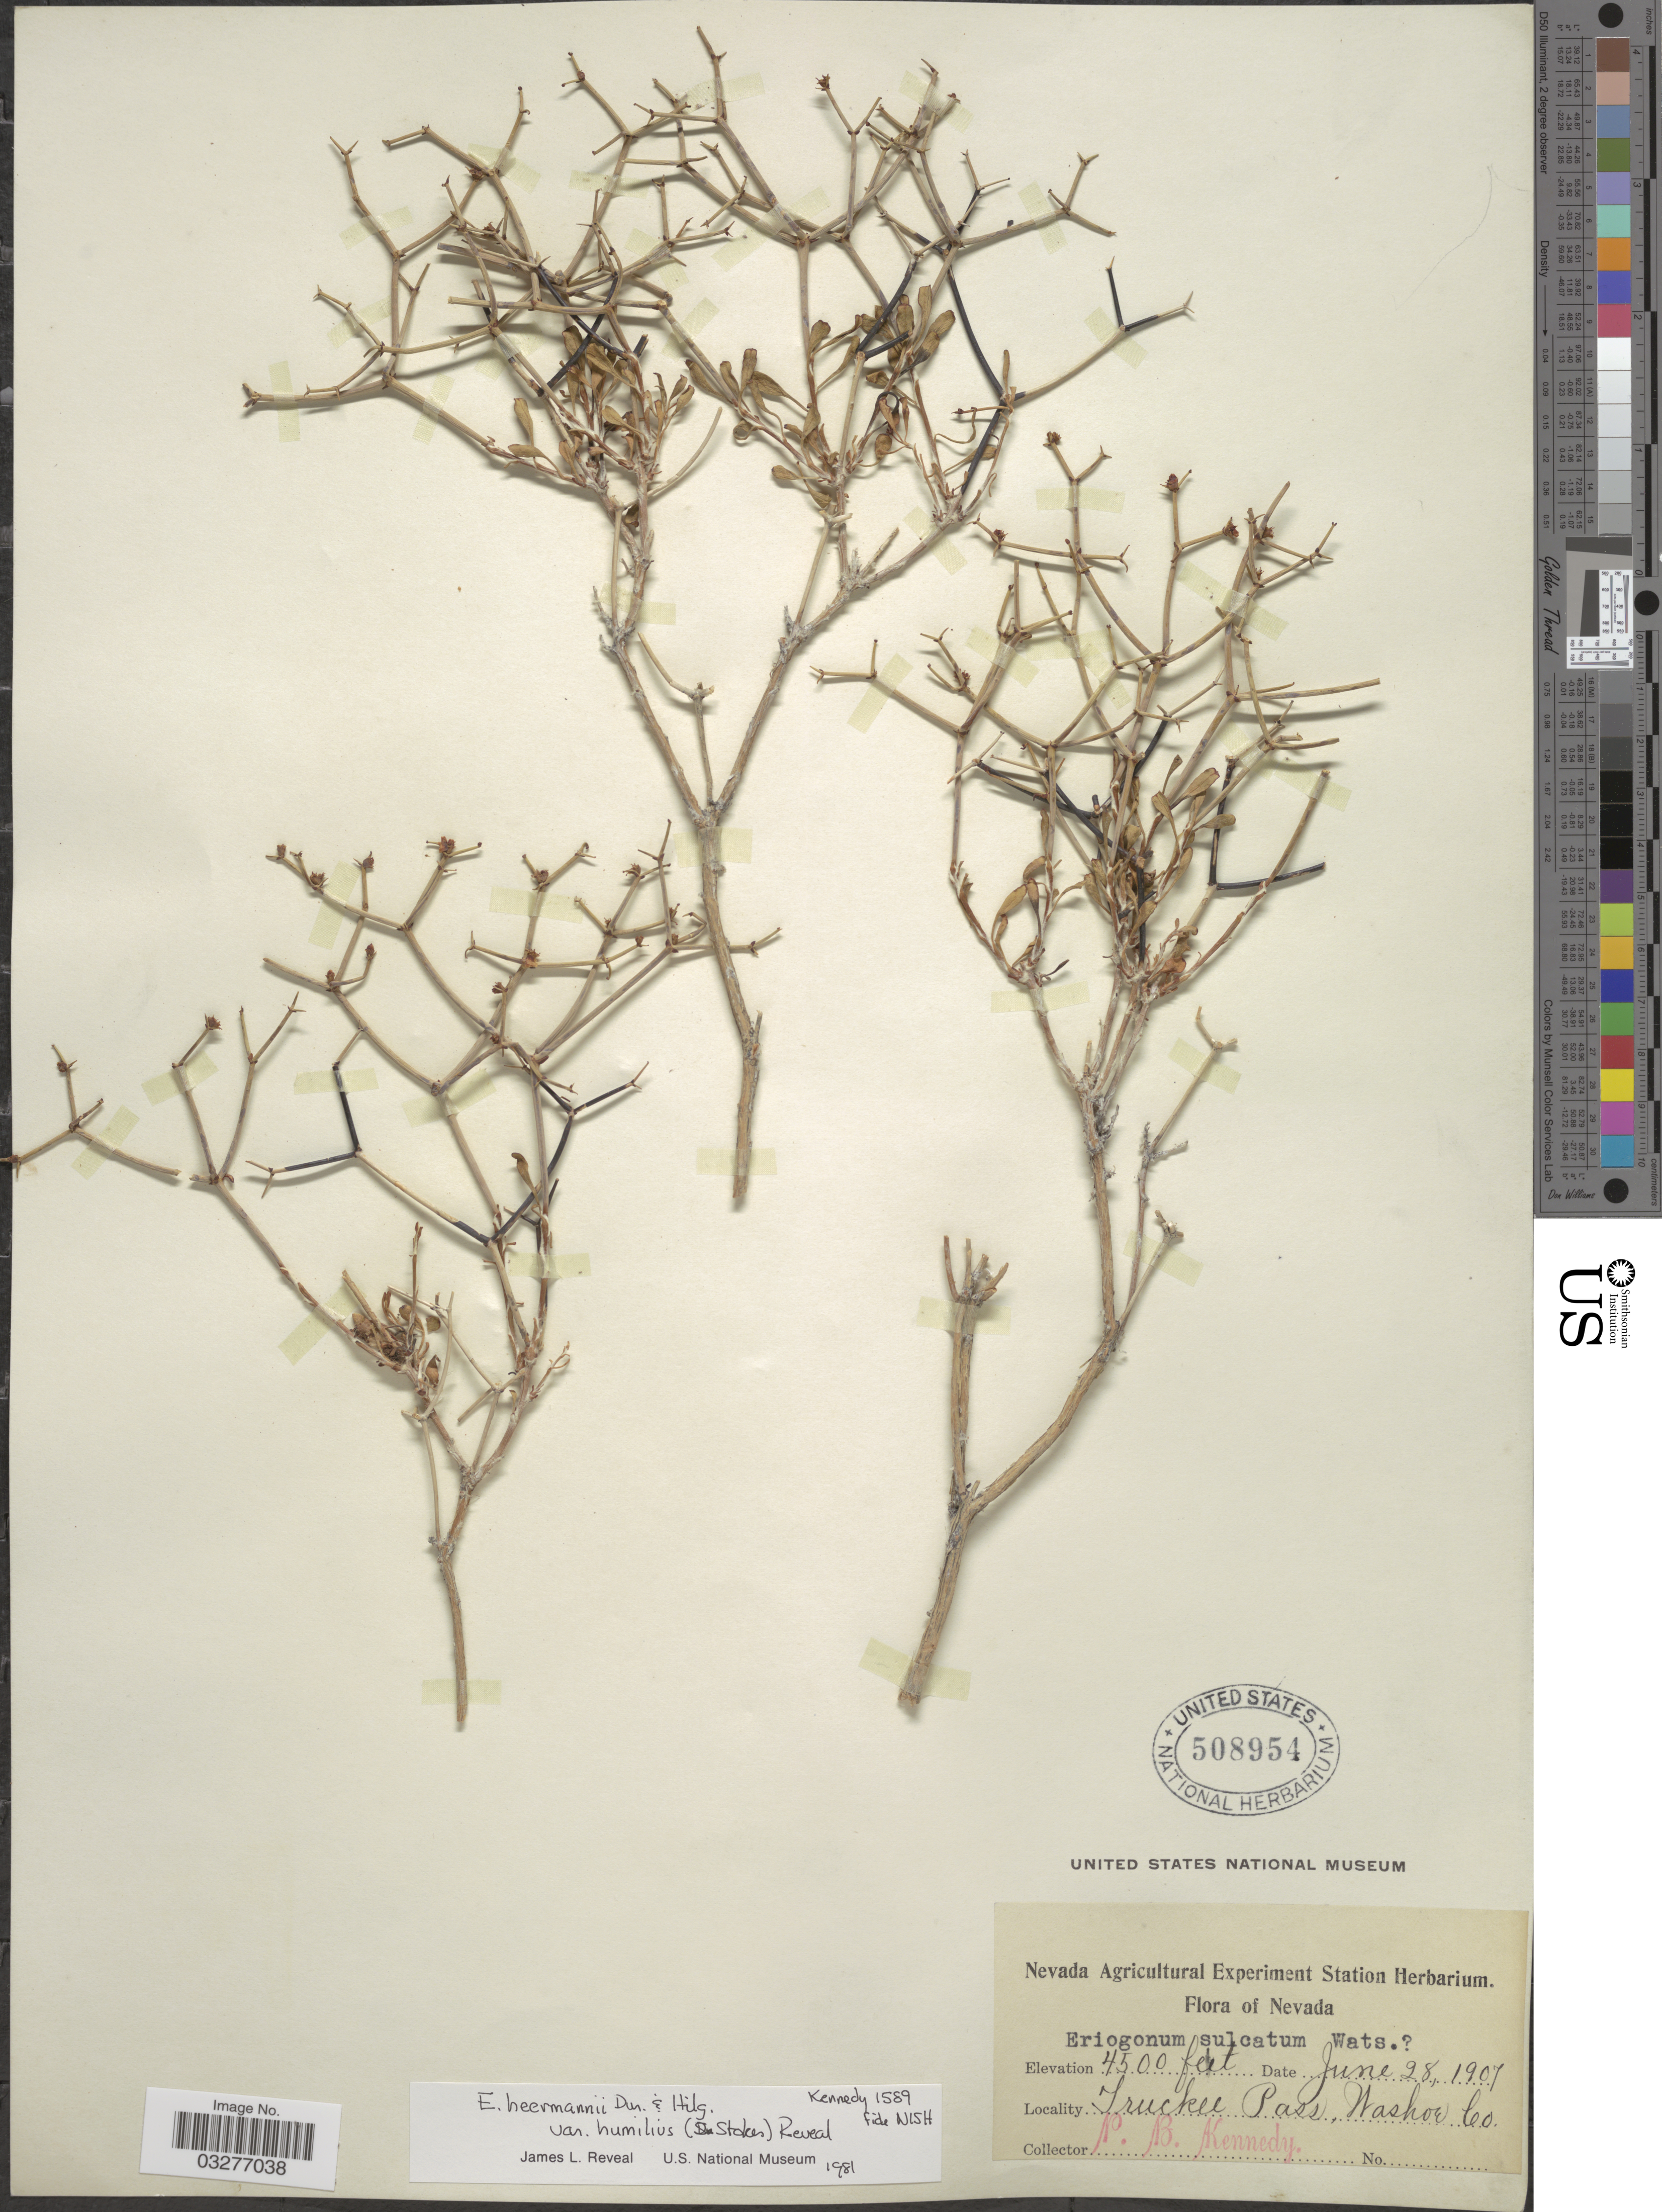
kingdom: Plantae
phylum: Tracheophyta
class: Magnoliopsida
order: Caryophyllales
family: Polygonaceae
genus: Eriogonum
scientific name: Eriogonum heermannii var. humilius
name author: (S. Stokes) Reveal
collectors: P. B. Kennedy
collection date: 1907-06-28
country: United States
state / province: Nevada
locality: Truckee Pass, Washoe Co.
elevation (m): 1372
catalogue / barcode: US 508954